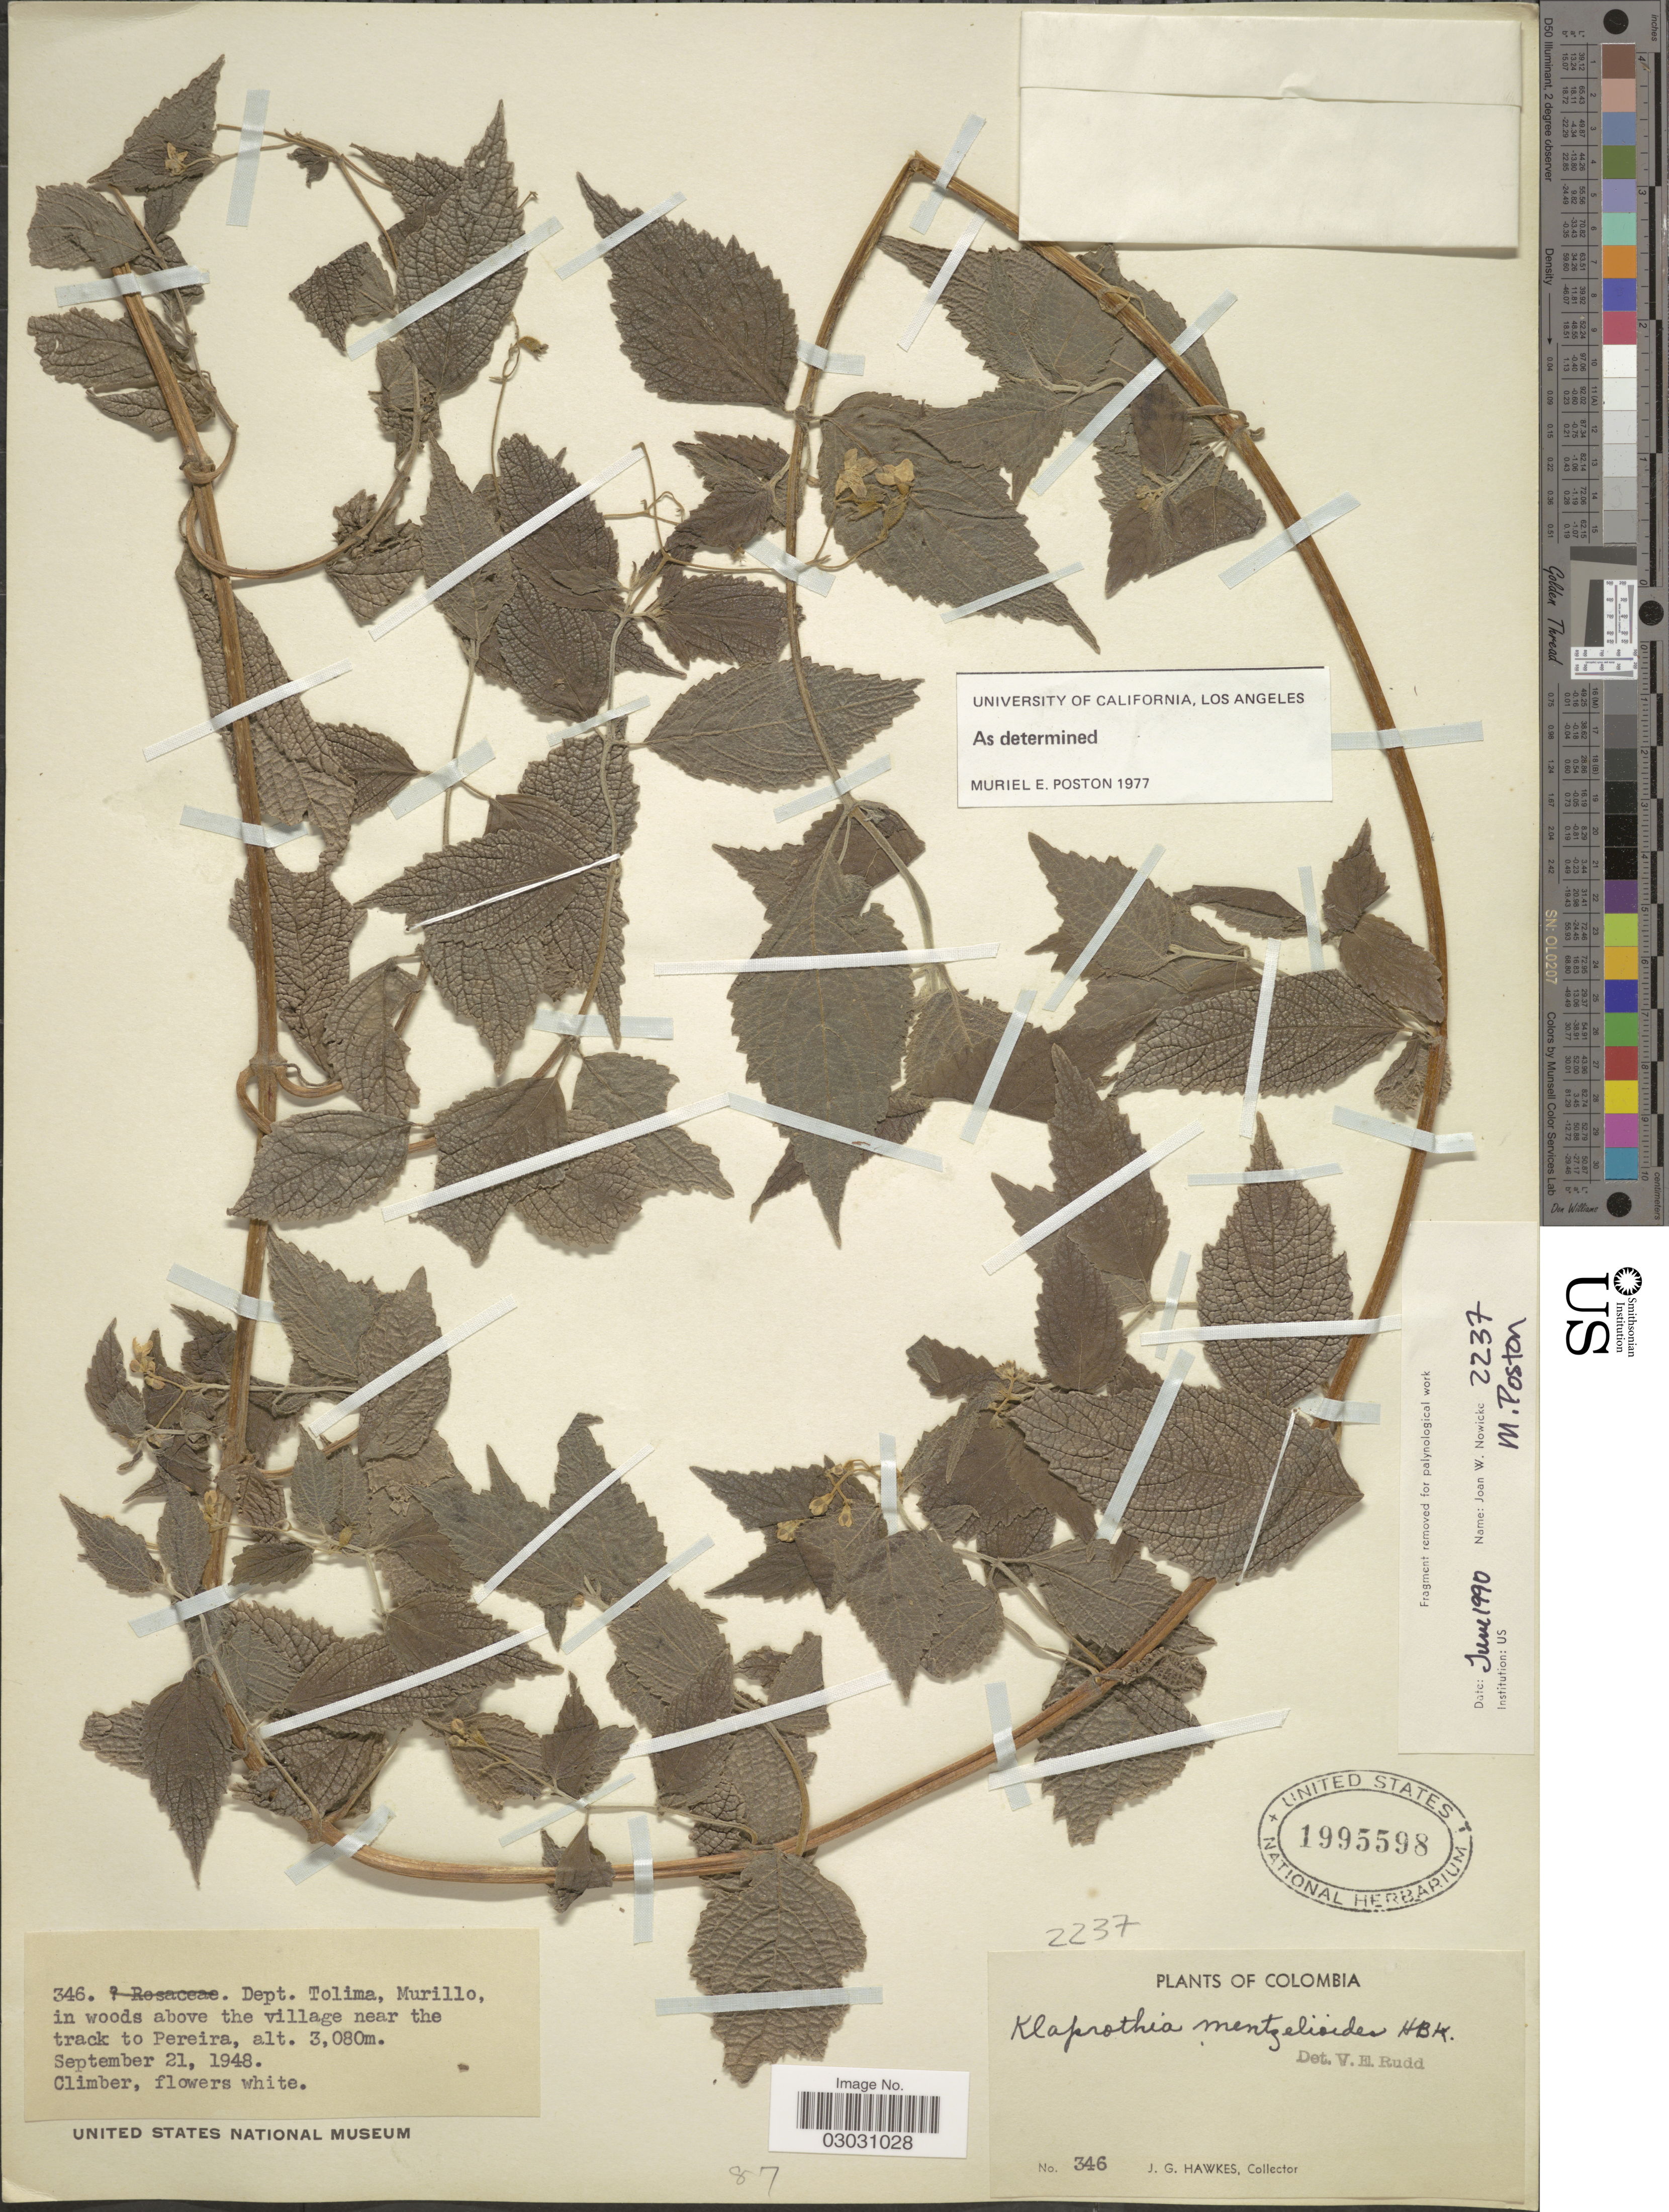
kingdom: Plantae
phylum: Tracheophyta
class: Magnoliopsida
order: Cornales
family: Loasaceae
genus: Klaprothia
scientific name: Klaprothia mentzelioides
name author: Kunth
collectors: J. Hawkes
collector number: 346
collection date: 1948-09-21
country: Colombia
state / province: Tolima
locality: Dept. Tolima, Murillo, in woods above the village near the track to Pereira.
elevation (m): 3080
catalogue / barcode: US 1995598